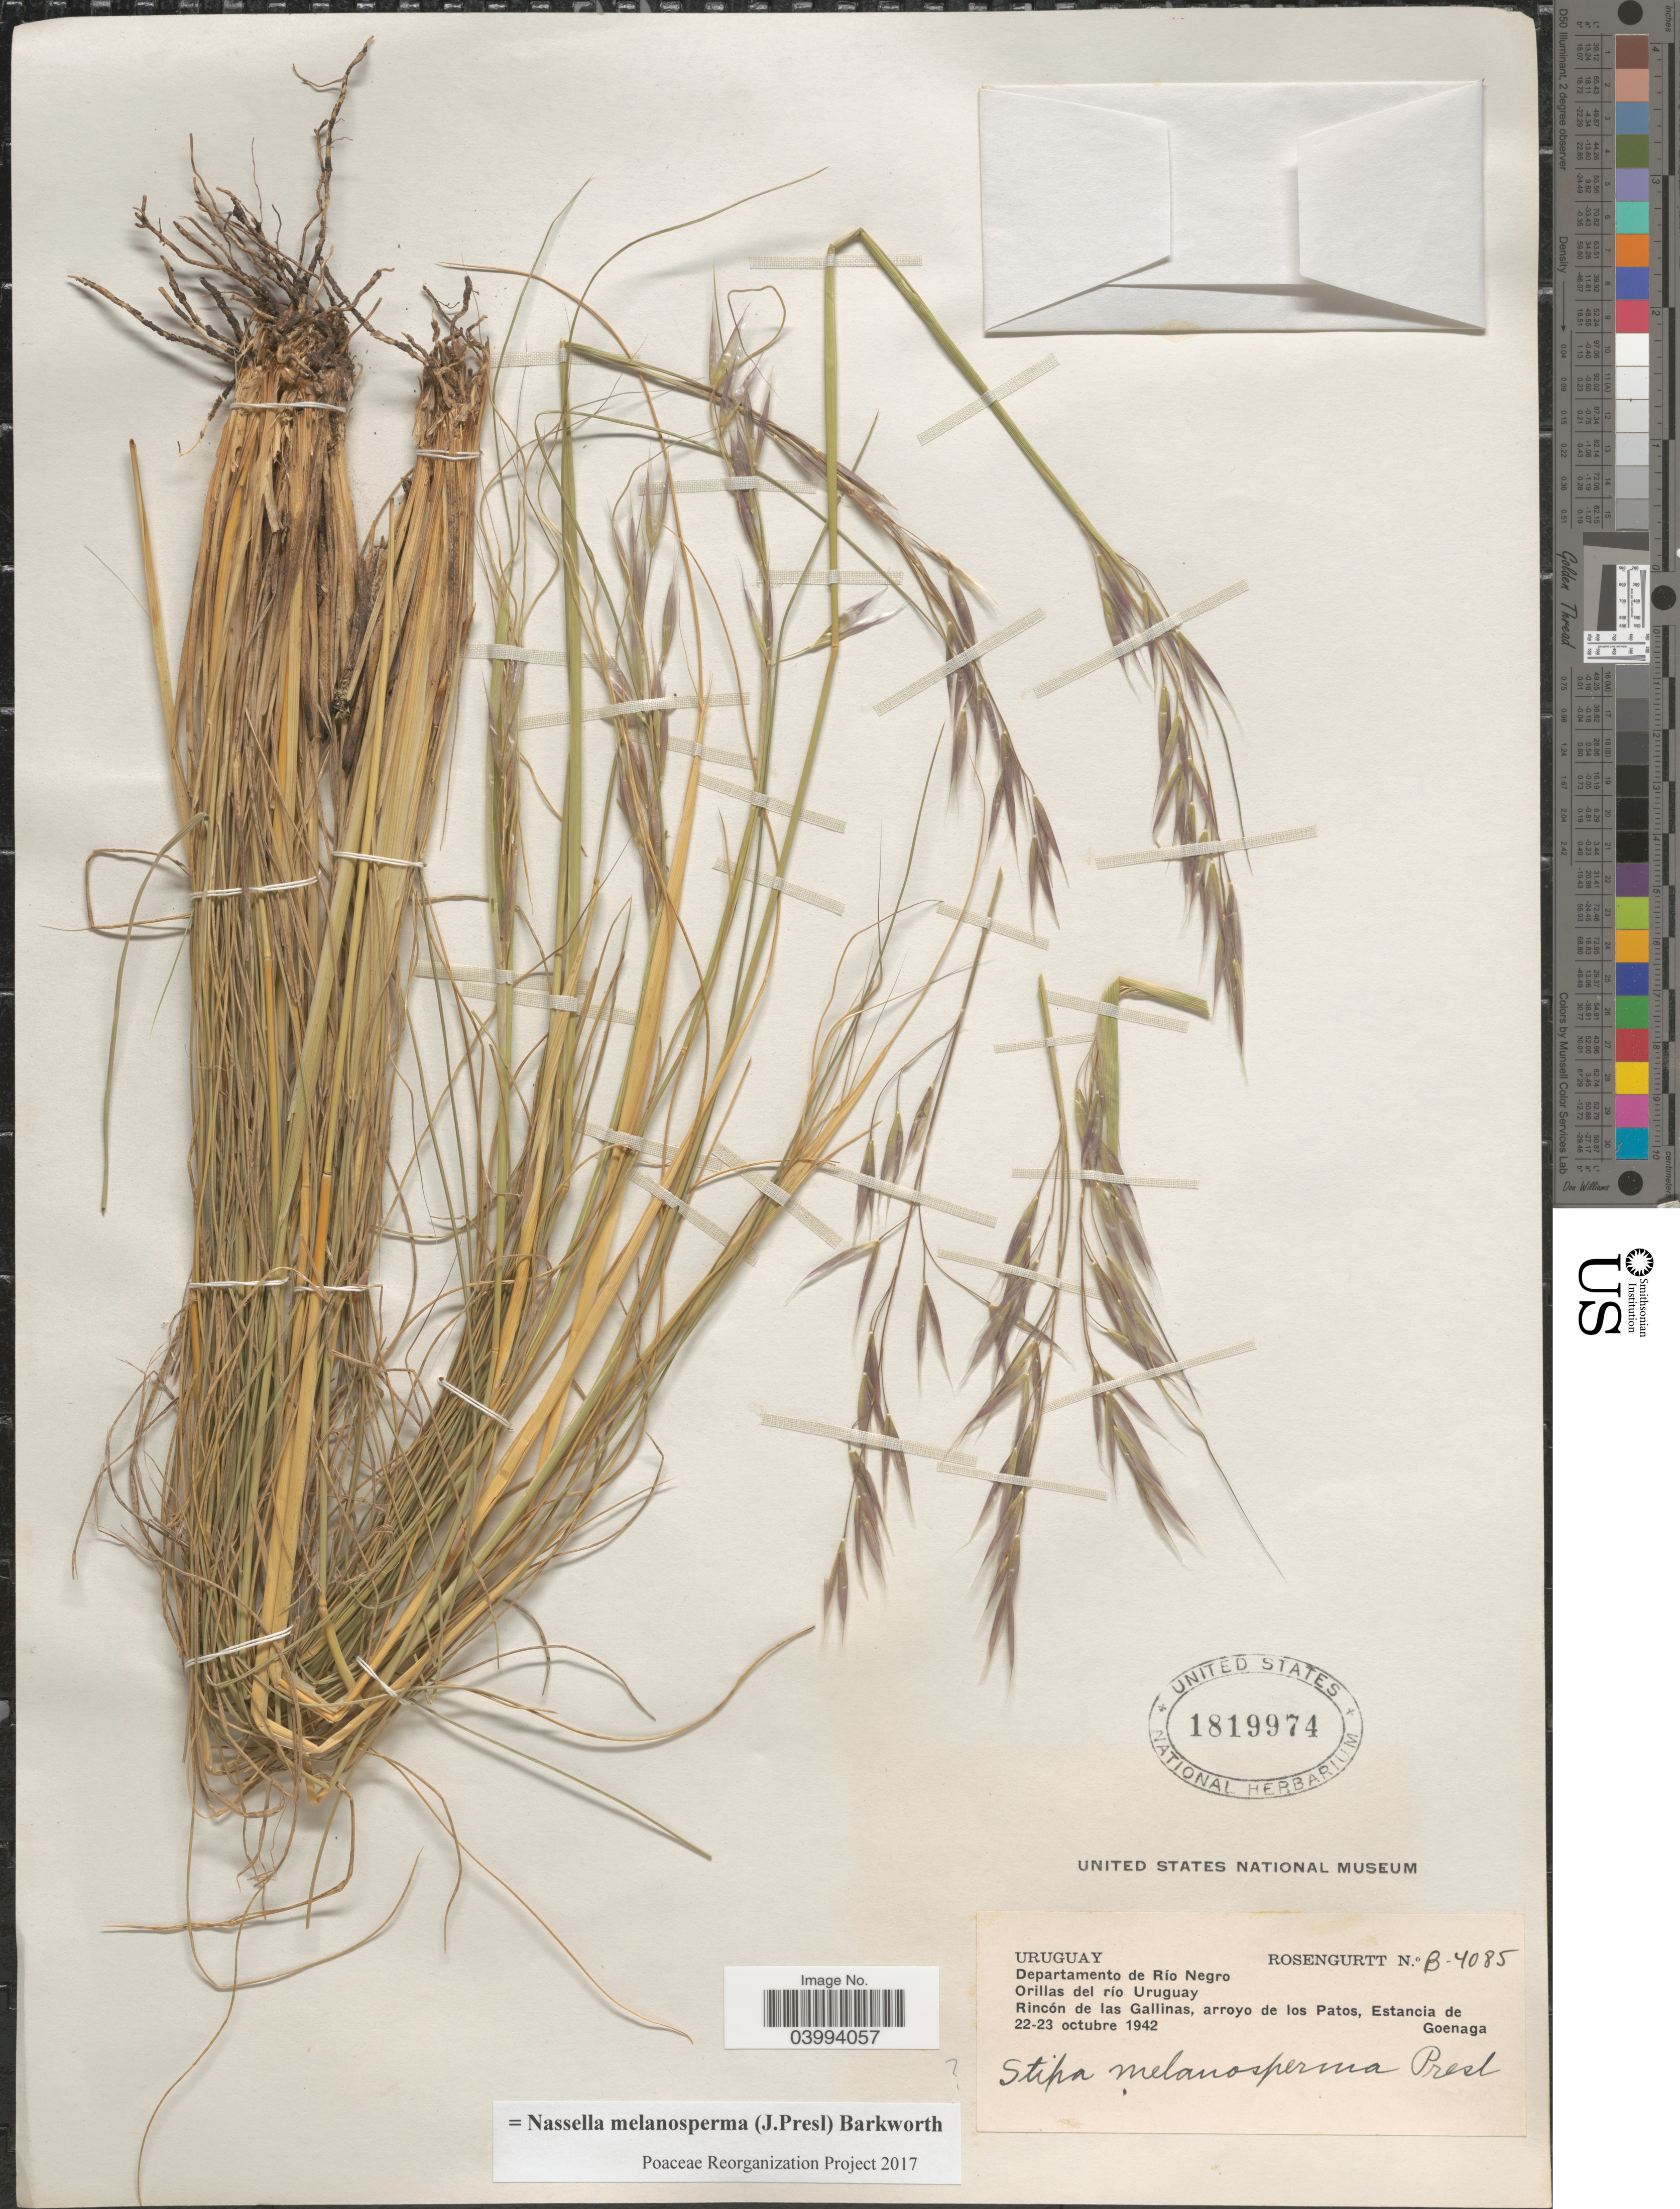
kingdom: Plantae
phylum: Tracheophyta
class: Liliopsida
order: Poales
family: Poaceae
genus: Nassella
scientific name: Nassella melanosperma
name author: (J. Presl) Barkworth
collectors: Rosengurtt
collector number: B-4085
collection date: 1942-10-22/1942-10-23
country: Uruguay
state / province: Rio Negro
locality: Departamento de Río Negro. Orillas del río Uruguay. Rincón de las Gallinas, arroyo de los Patos, Estancia de Goenaga.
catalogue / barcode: US 1819974